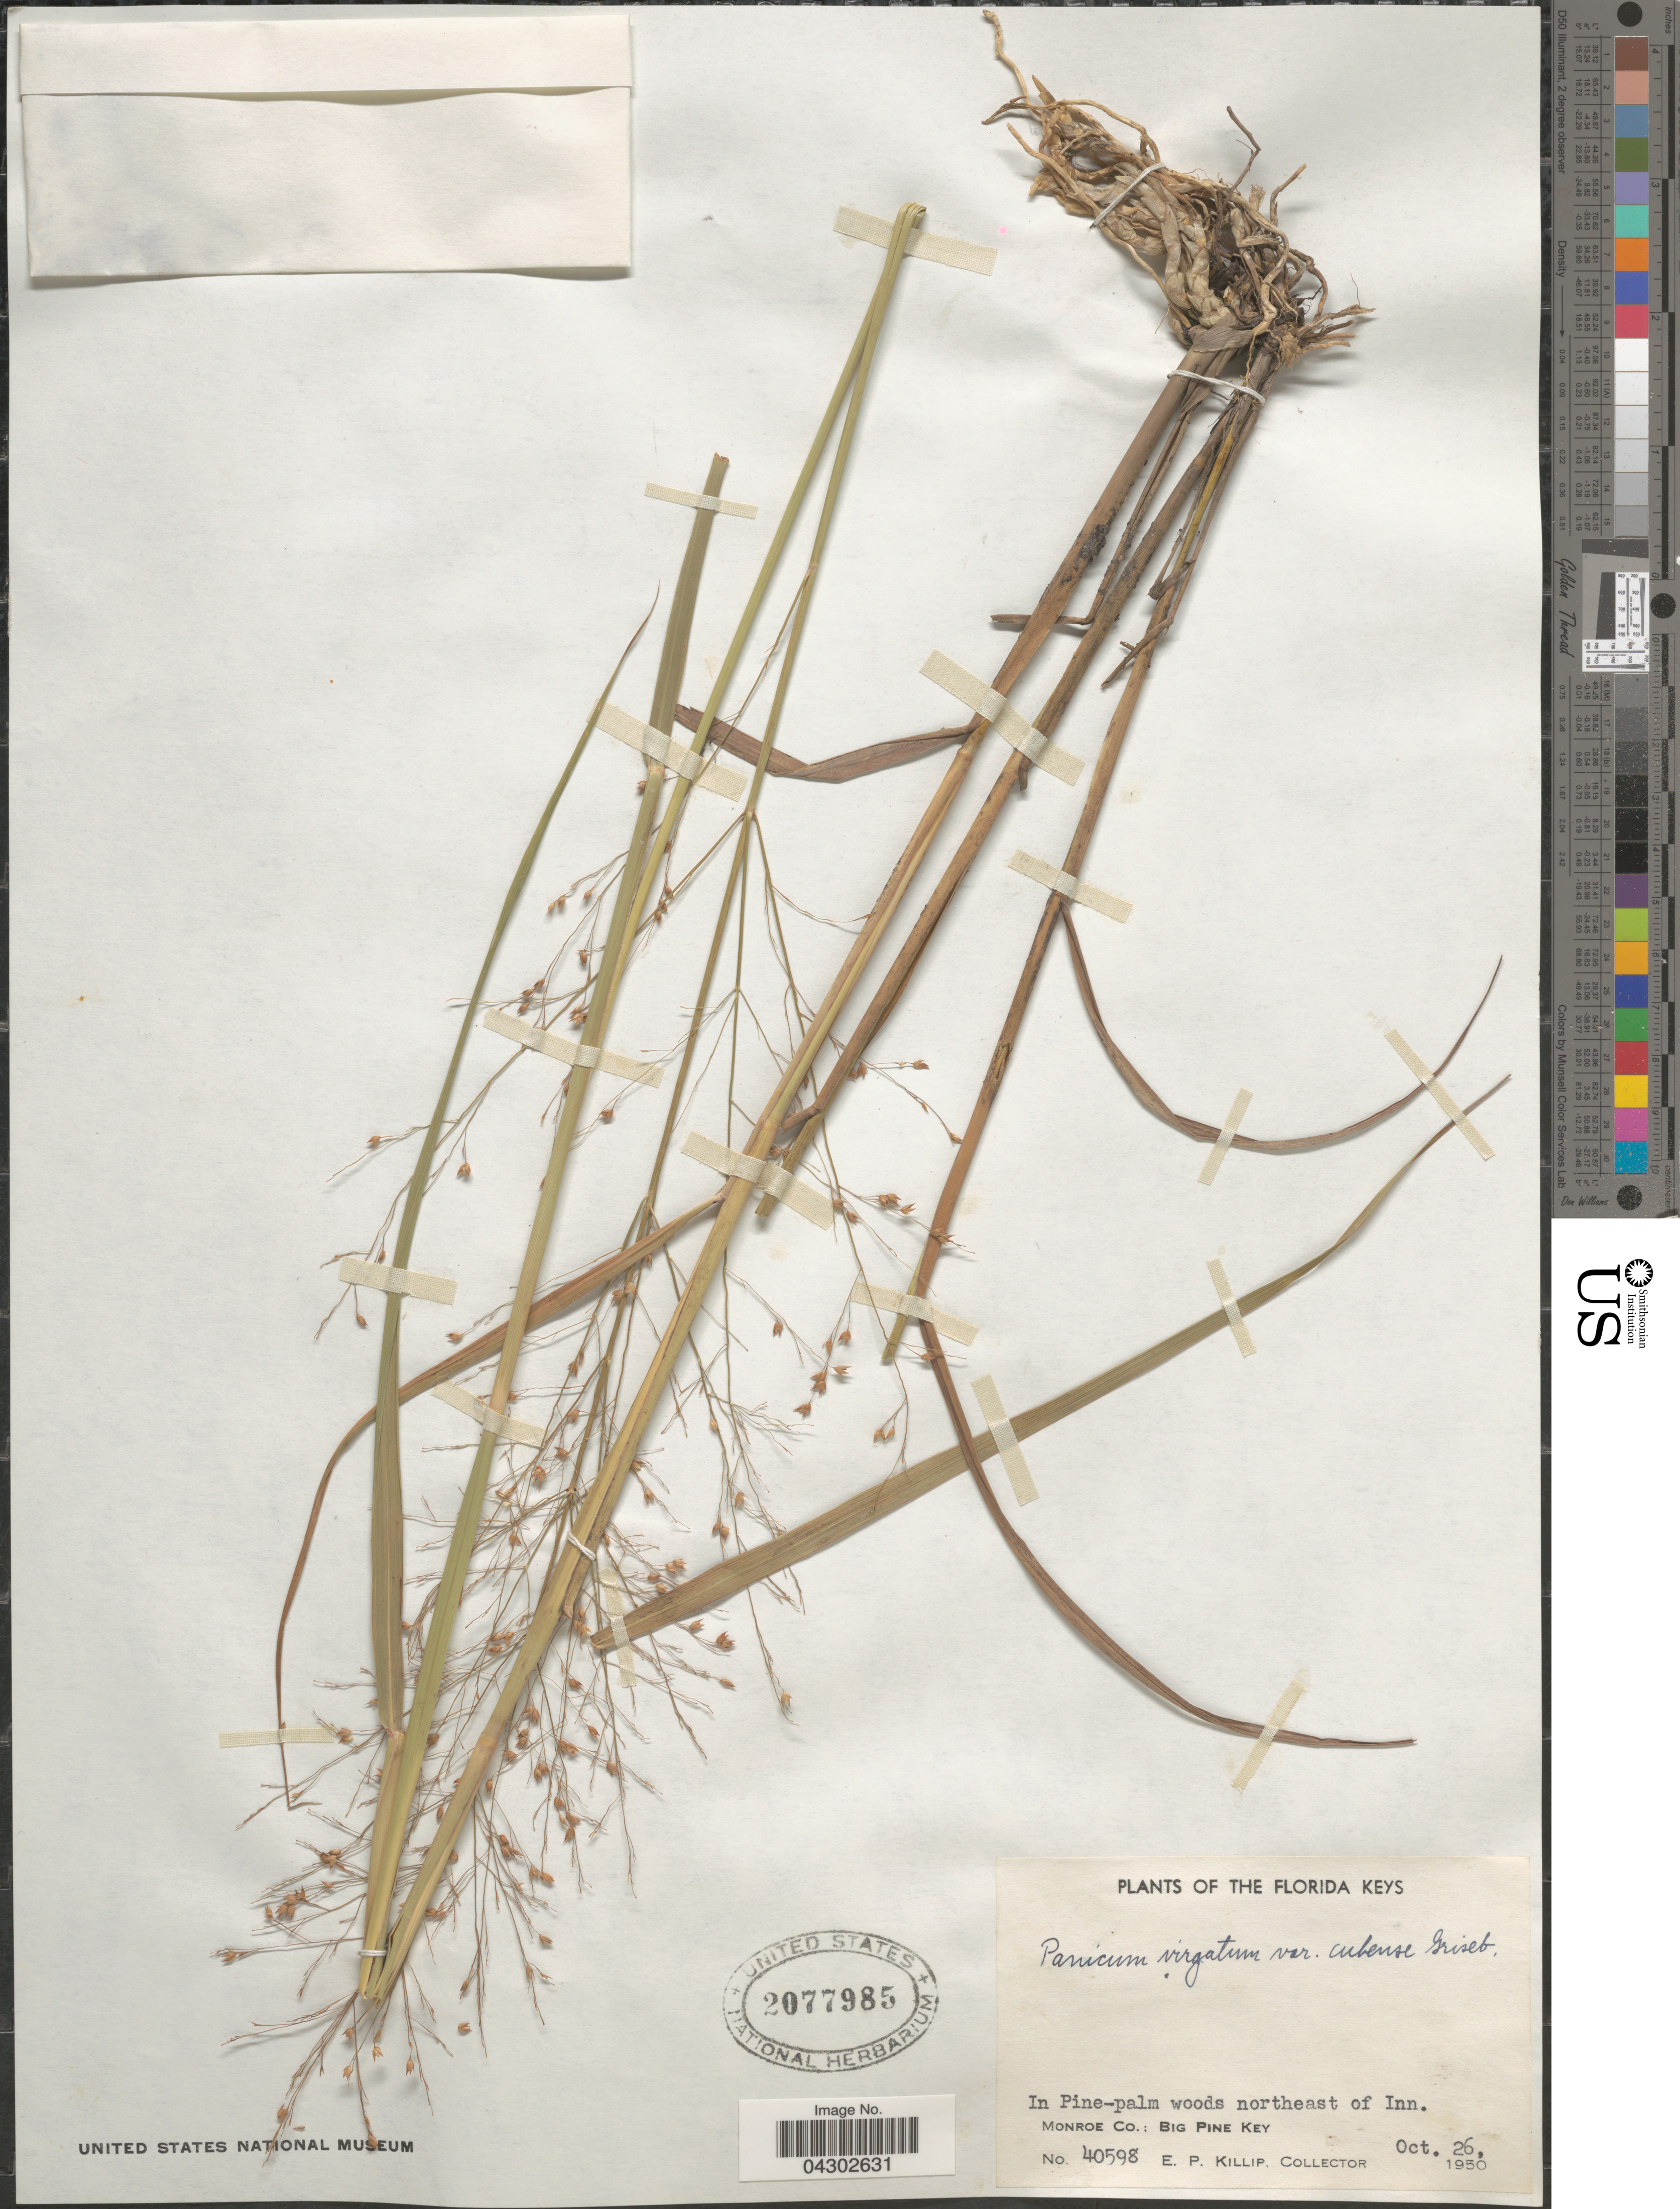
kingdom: Plantae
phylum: Tracheophyta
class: Liliopsida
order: Poales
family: Poaceae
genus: Panicum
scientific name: Panicum virgatum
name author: L.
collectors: E. P. Killip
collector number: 40598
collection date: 1950-10-26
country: United States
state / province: Florida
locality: Florida Keys. In Pine-palm woods northeast of Inn. Monroe Co.: Big Pine Key.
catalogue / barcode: US 2077985